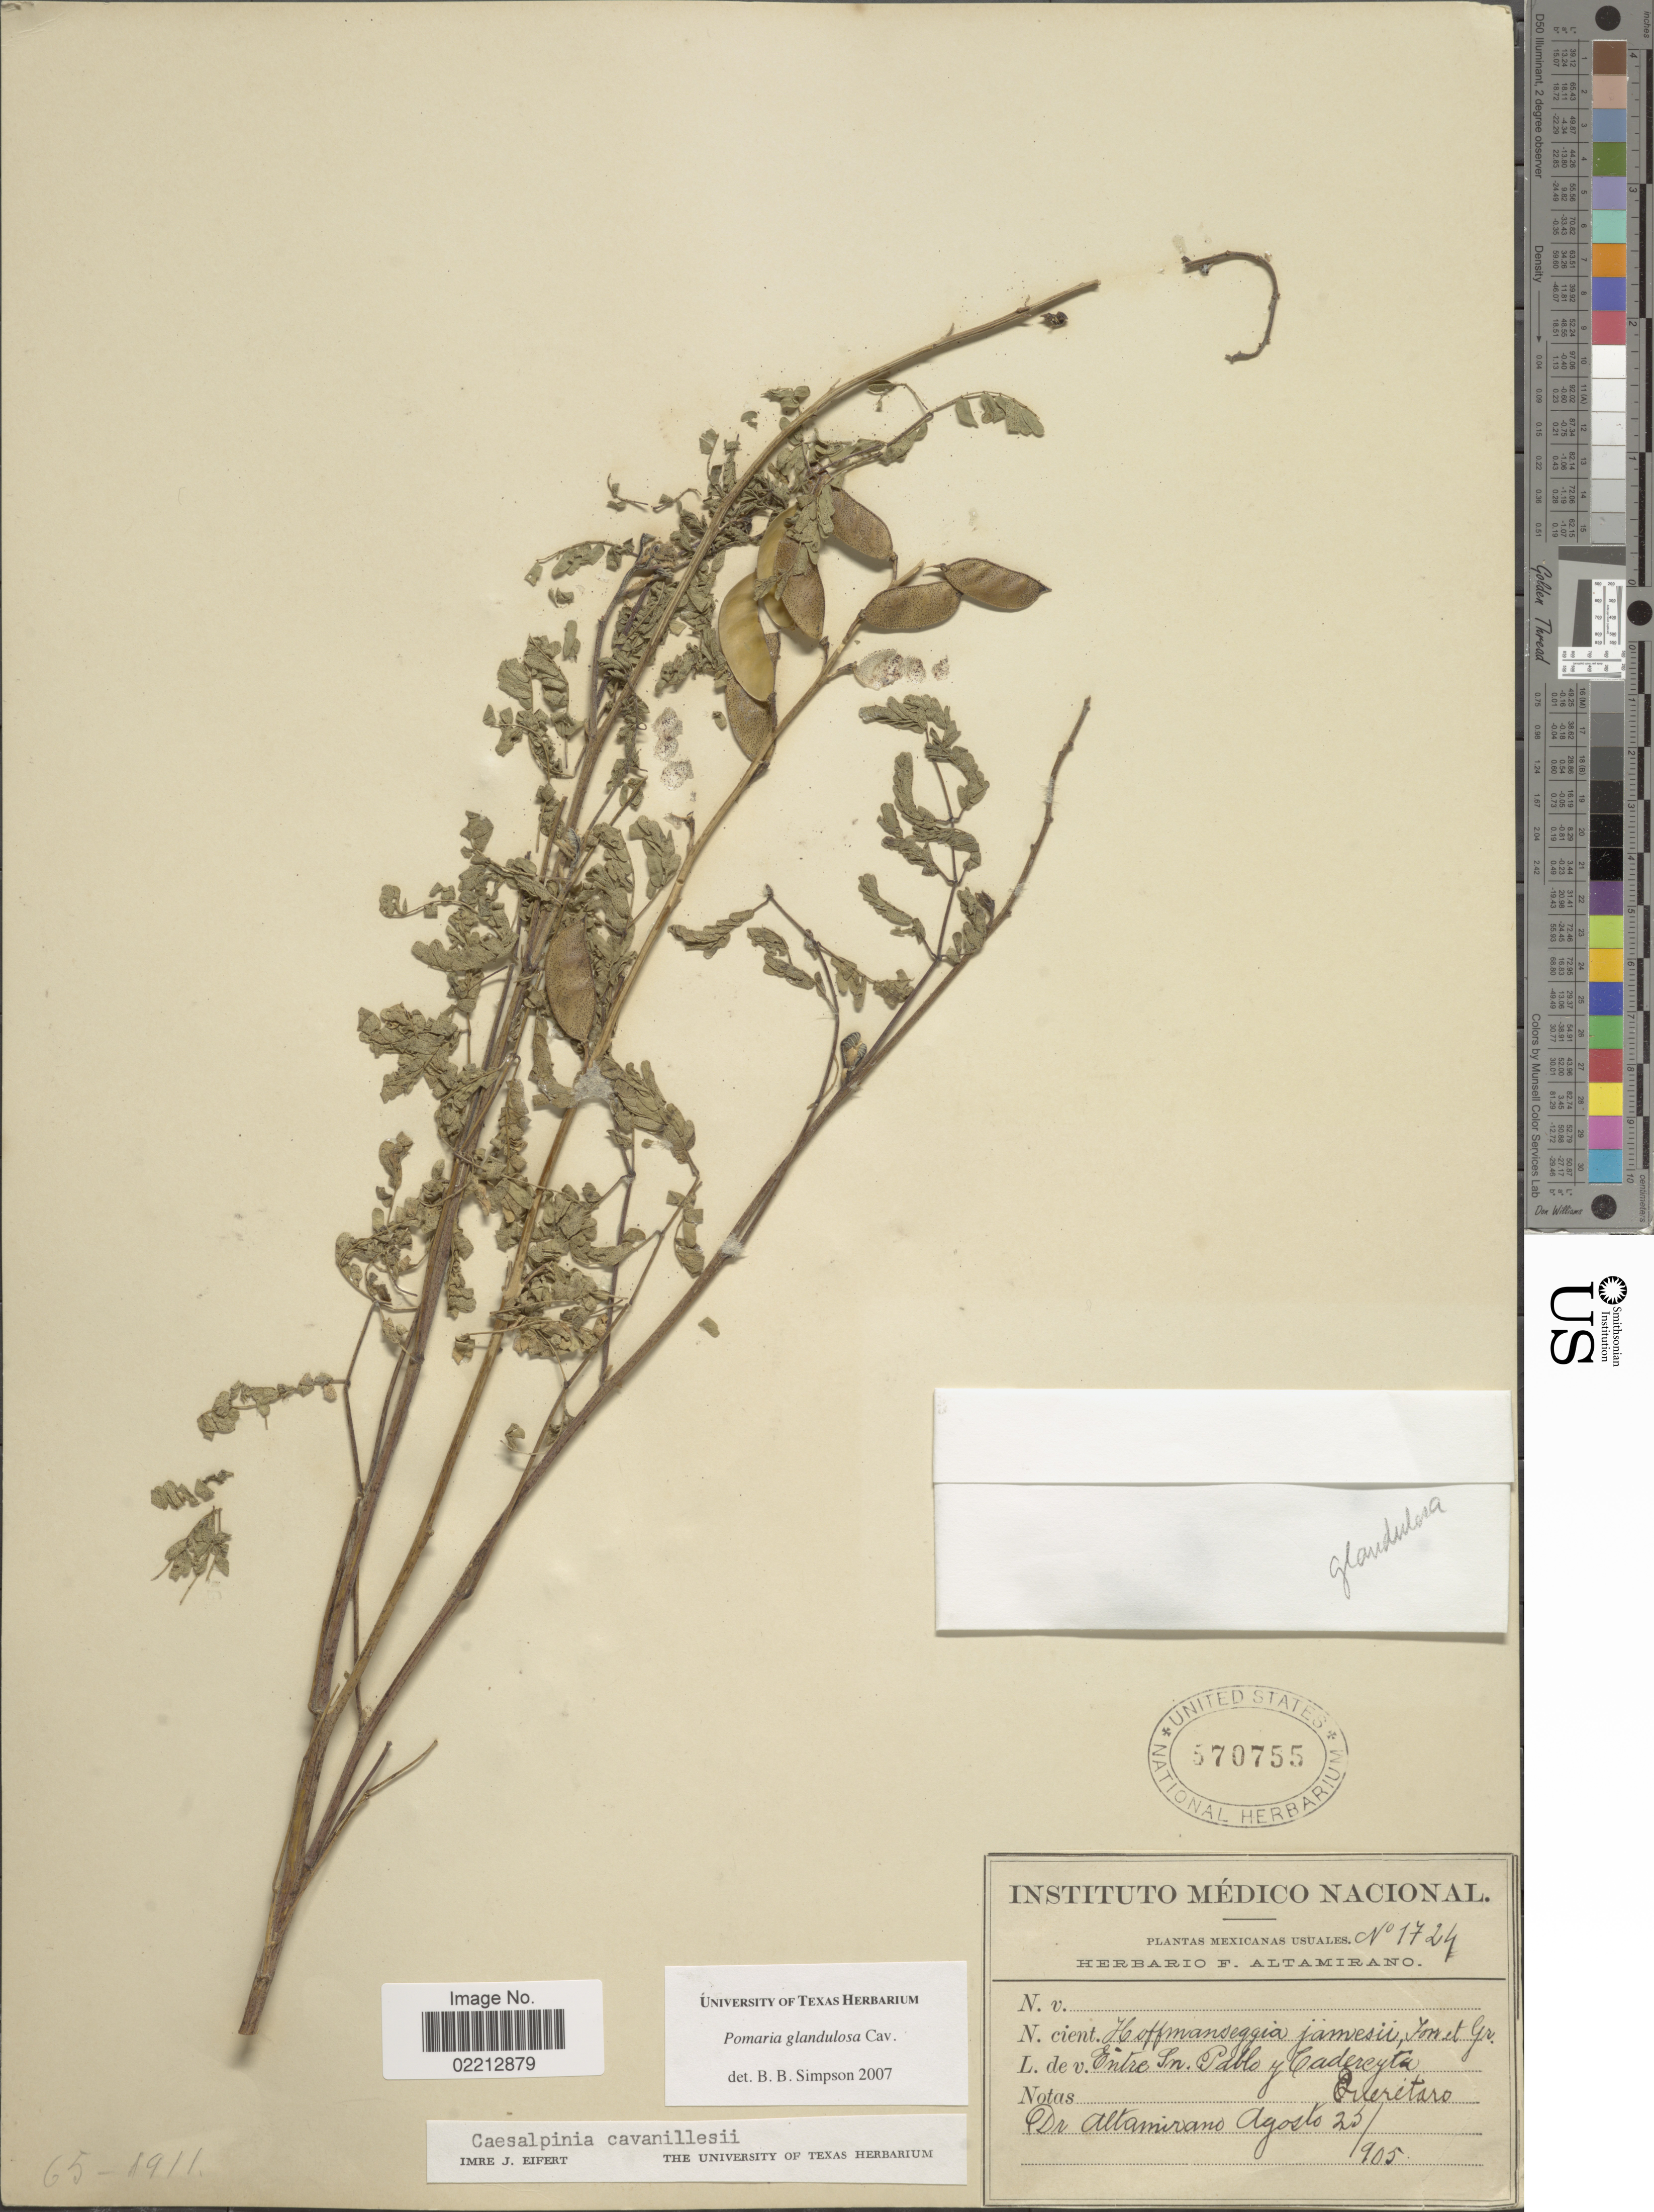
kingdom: Plantae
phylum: Tracheophyta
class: Magnoliopsida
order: Fabales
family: Fabaceae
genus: Pomaria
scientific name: Pomaria glandulosa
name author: Cav.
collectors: Altamirano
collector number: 1724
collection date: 1905-08-23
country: Mexico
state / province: Querétaro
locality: Entre Sn. Pablo y Cadereyta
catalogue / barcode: US 570755